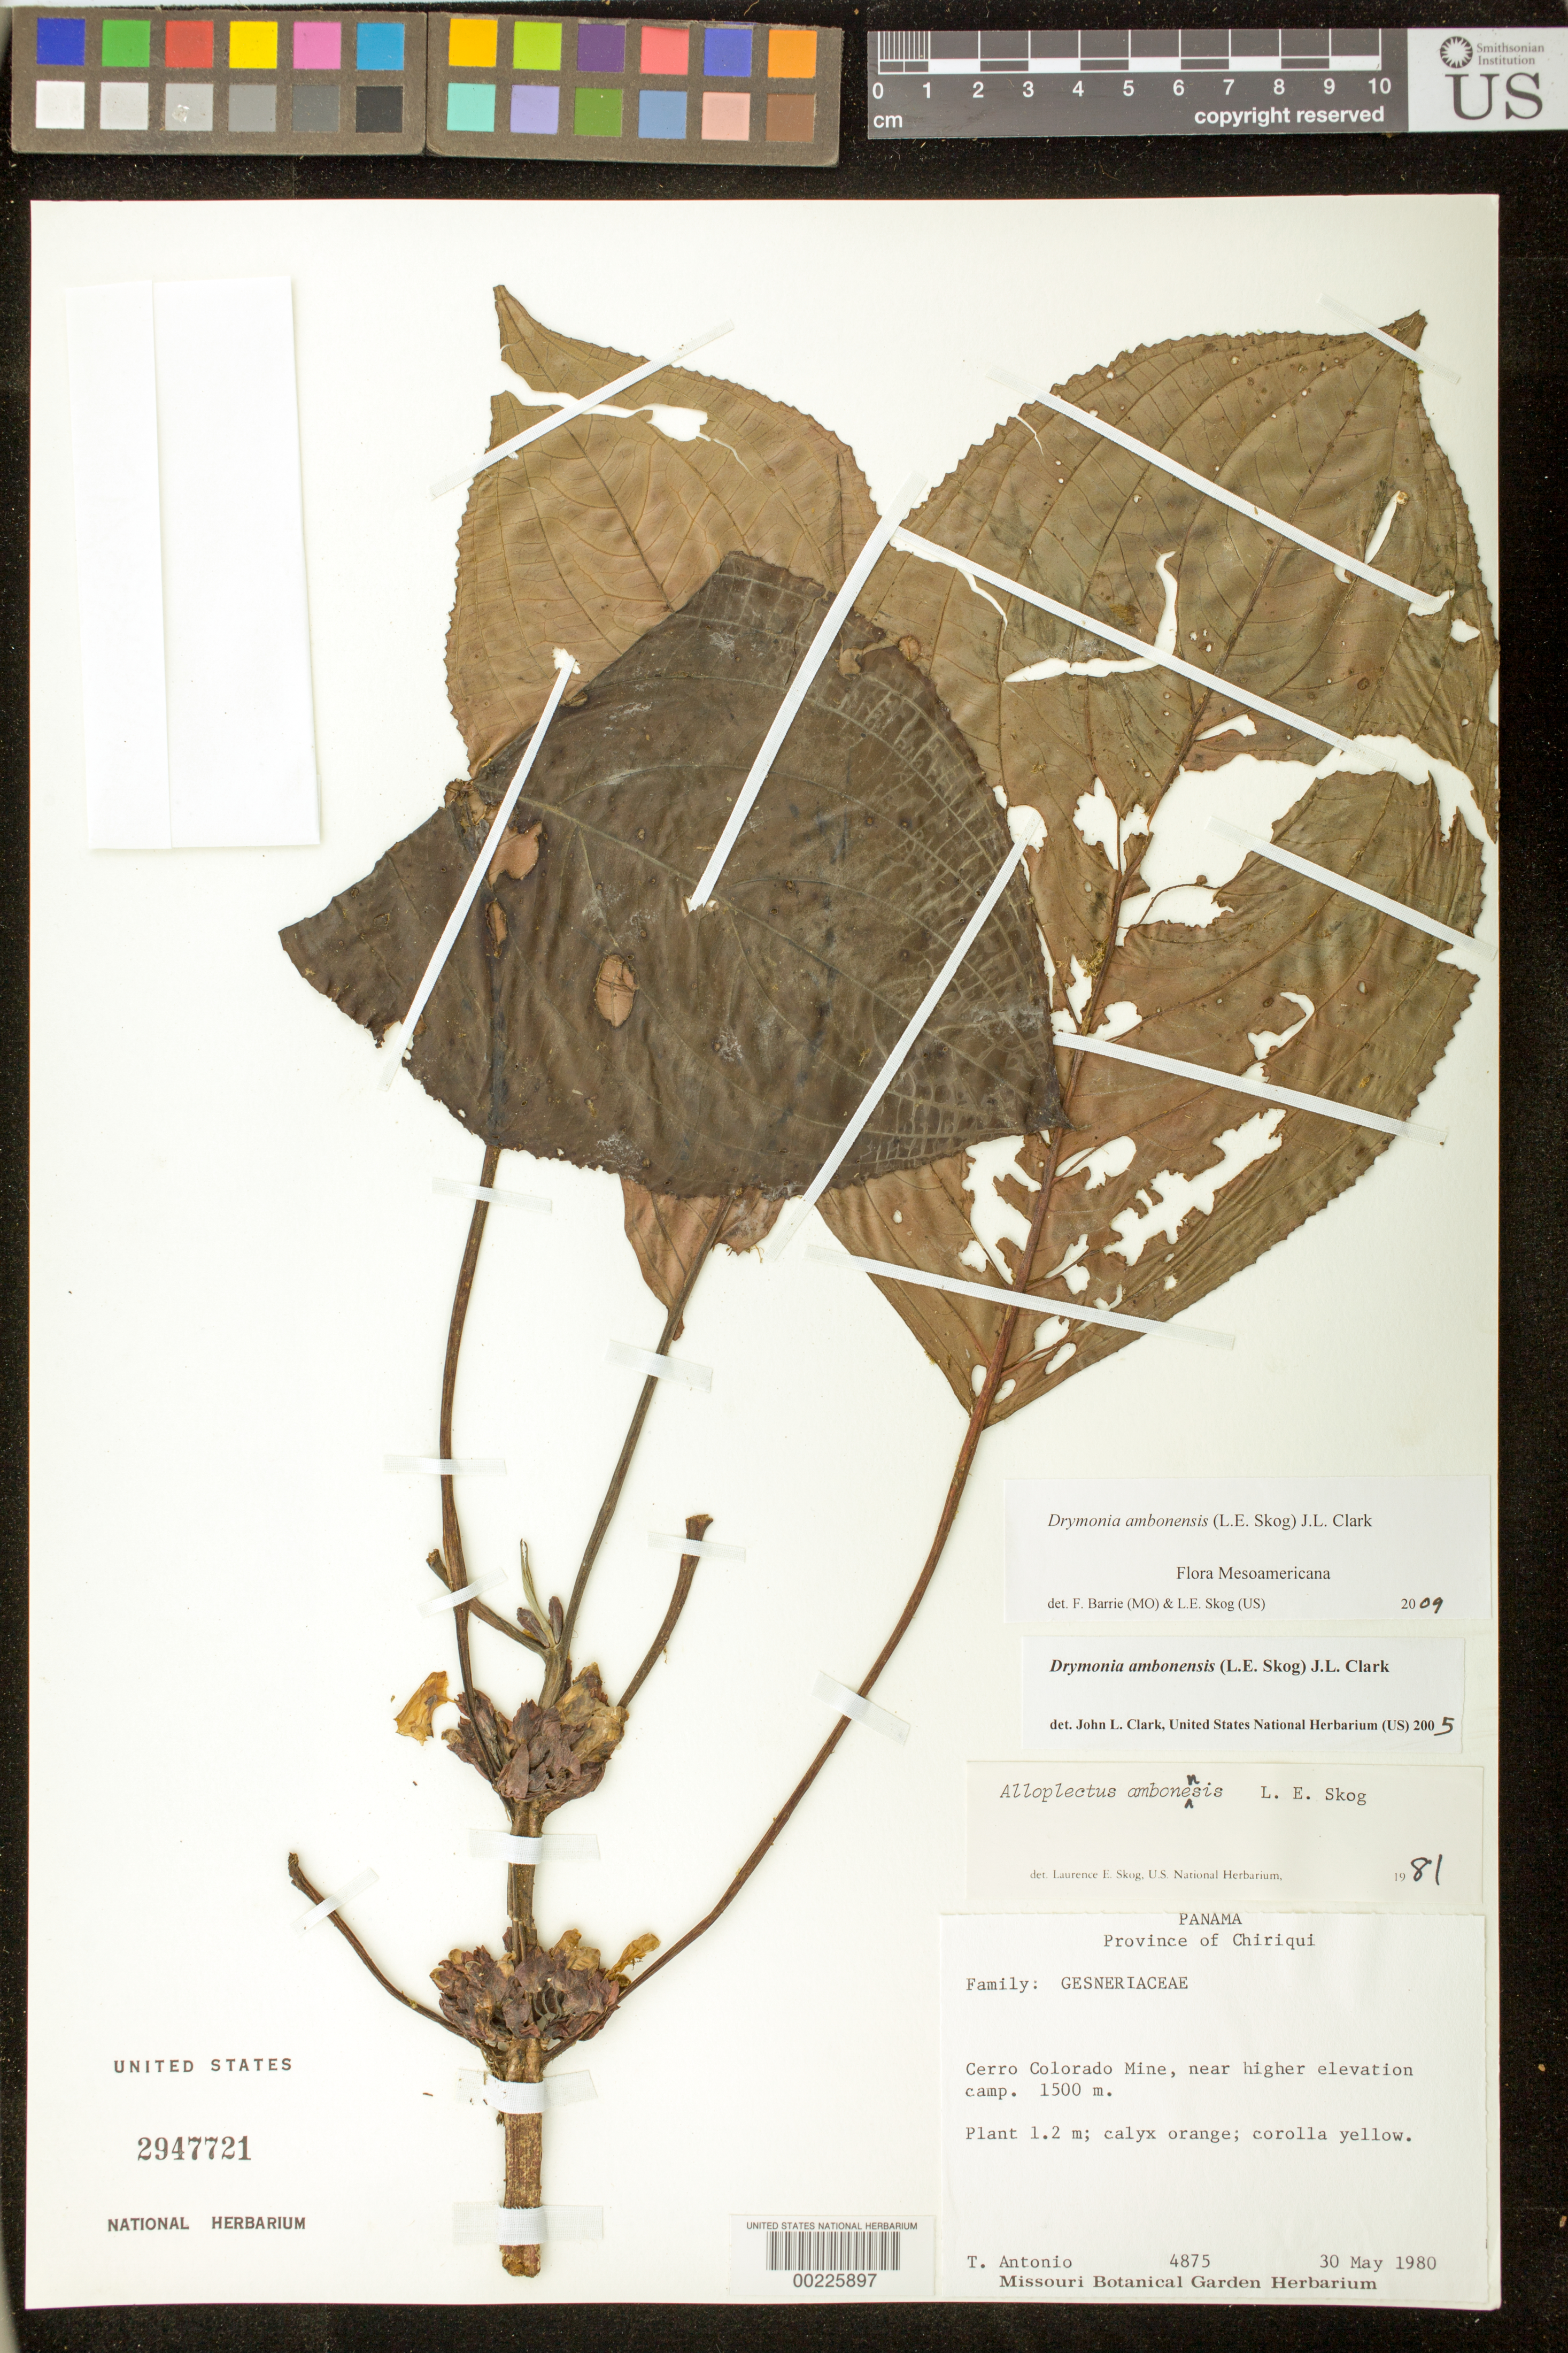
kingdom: Plantae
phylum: Tracheophyta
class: Magnoliopsida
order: Lamiales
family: Gesneriaceae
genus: Drymonia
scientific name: Drymonia ambonensis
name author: (L.E. Skog) J.L. Clark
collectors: T. Antonio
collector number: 4875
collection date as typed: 30 May 1980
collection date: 1980-05-30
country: Panama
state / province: Chiriquí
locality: Cerro Colorado mine, near higher elevation camp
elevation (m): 1500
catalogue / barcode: US 2947721